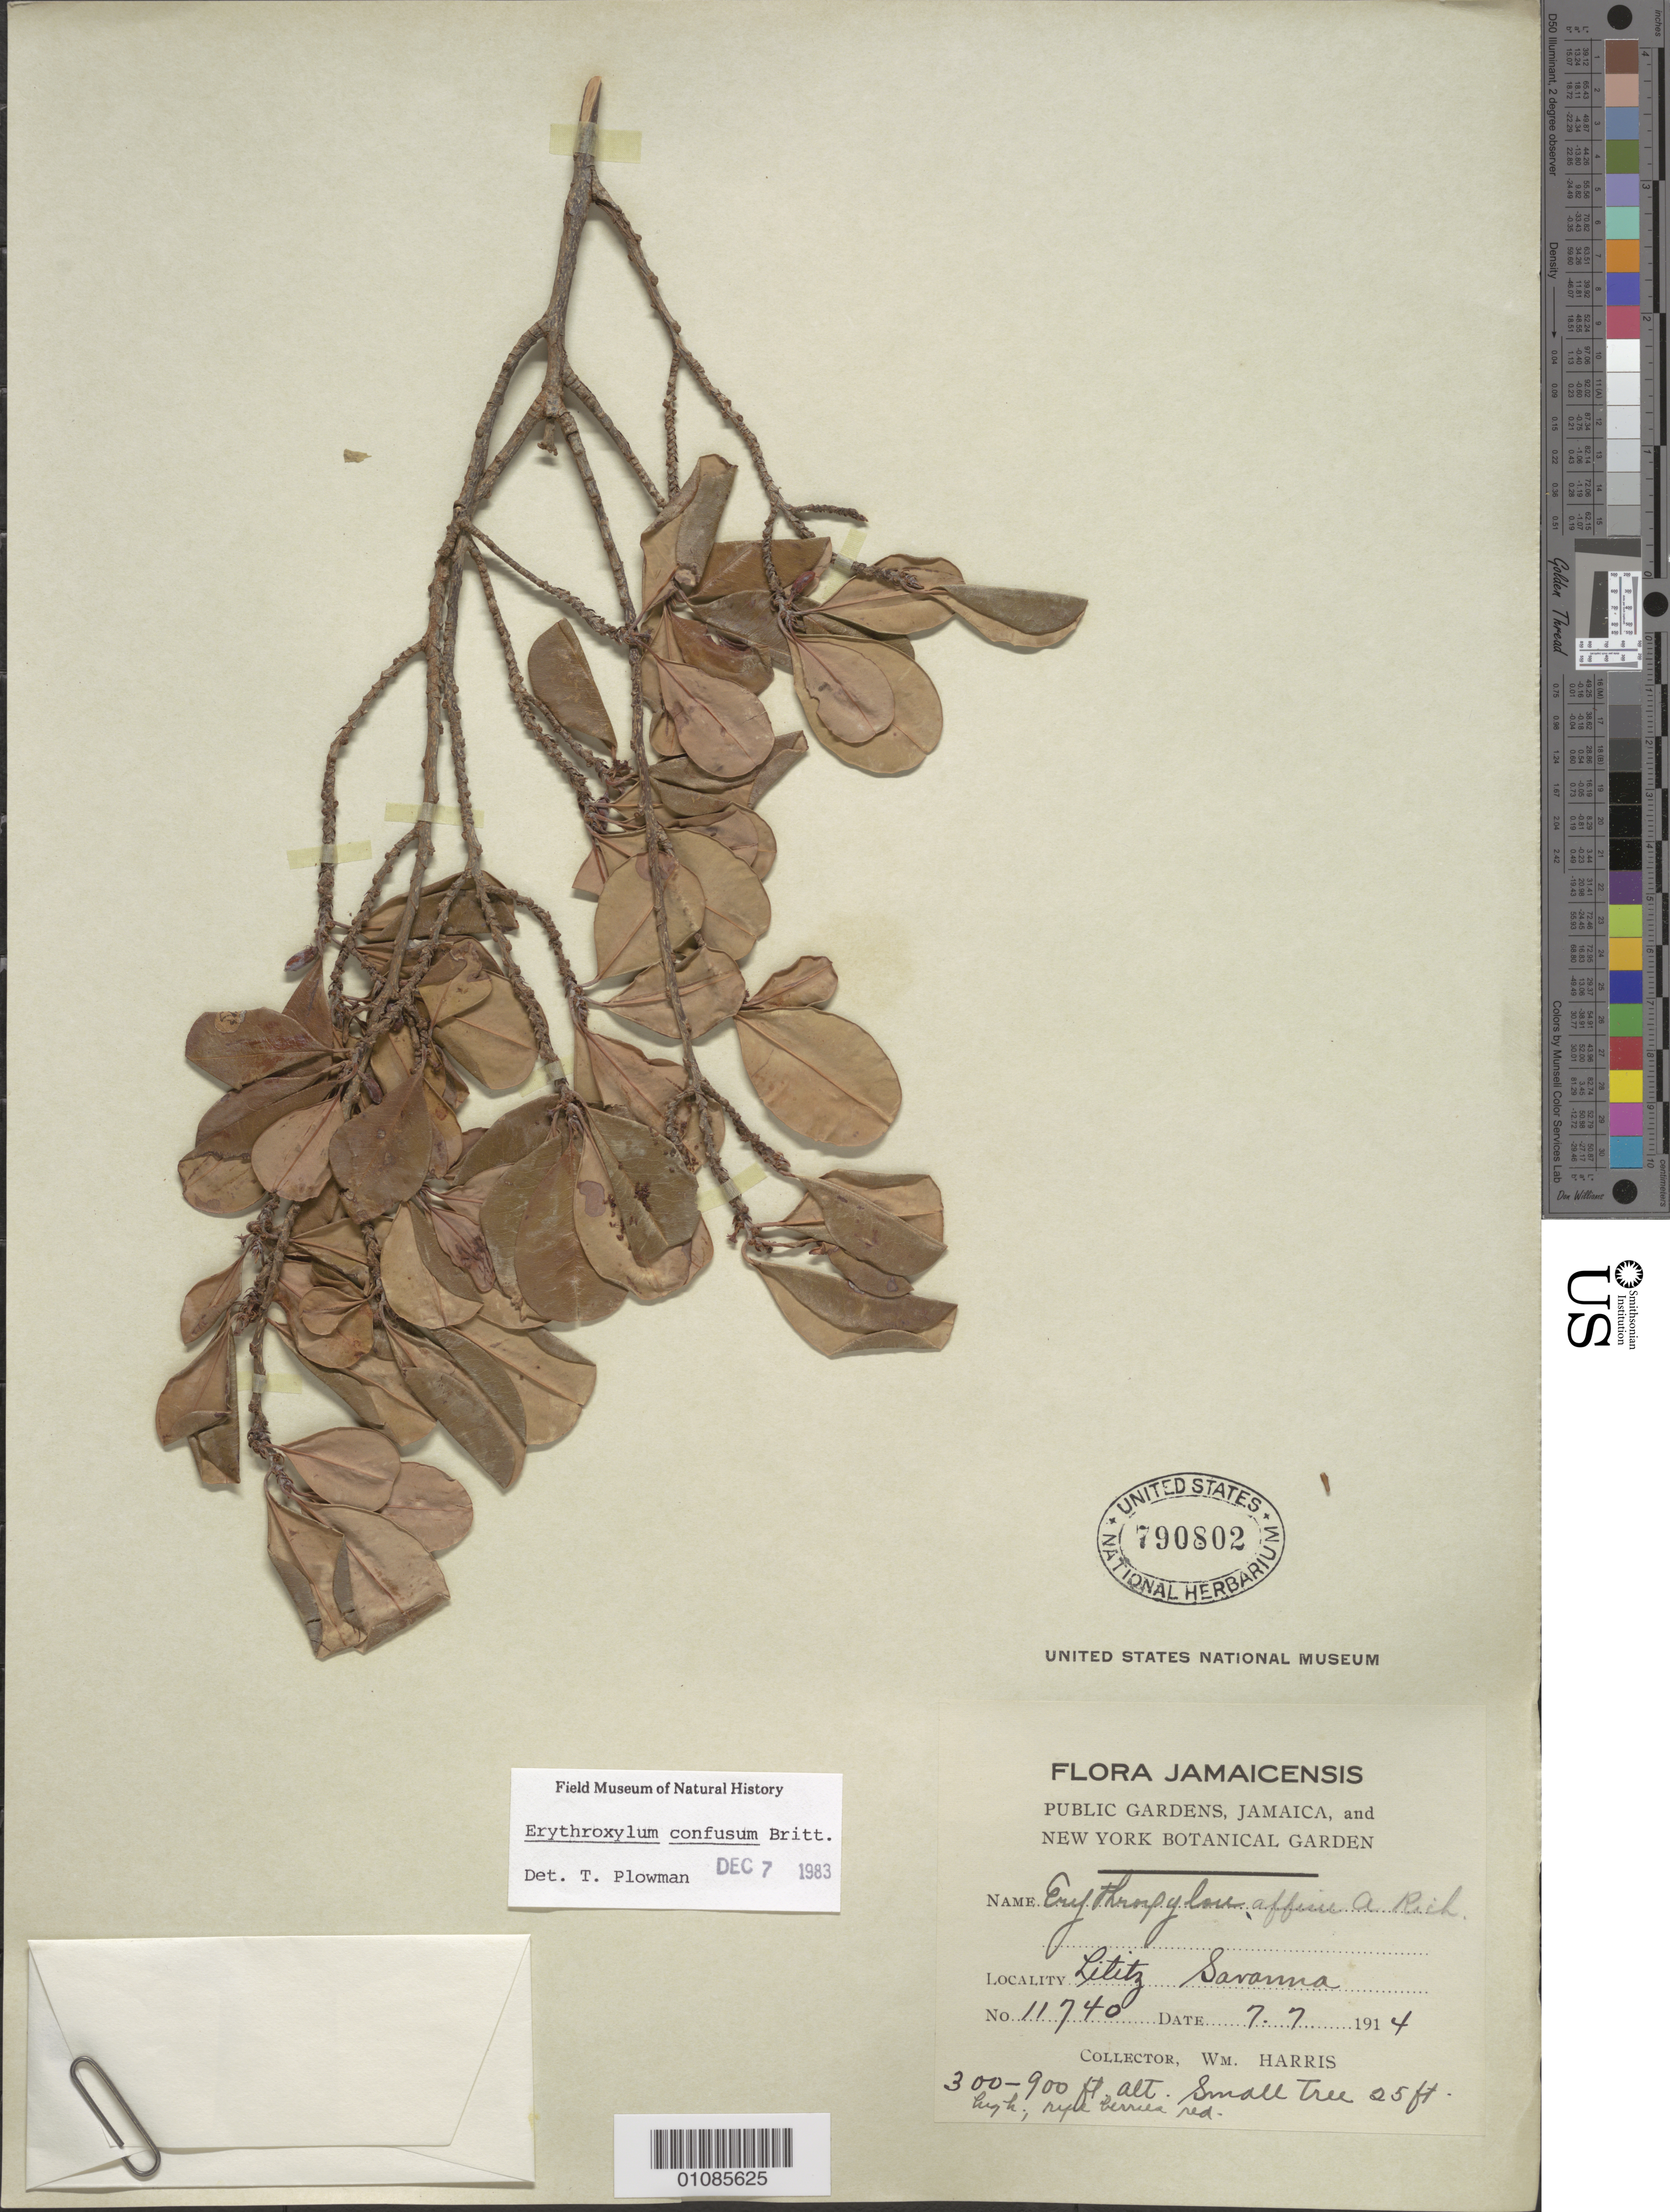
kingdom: Plantae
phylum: Tracheophyta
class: Magnoliopsida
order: Malpighiales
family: Erythroxylaceae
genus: Erythroxylum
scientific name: Erythroxylum confusum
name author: Britton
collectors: W. Harris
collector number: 11740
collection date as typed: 07 Jul 1914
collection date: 1914-07-07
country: Jamaica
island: Jamaica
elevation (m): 91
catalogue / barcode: US 790802